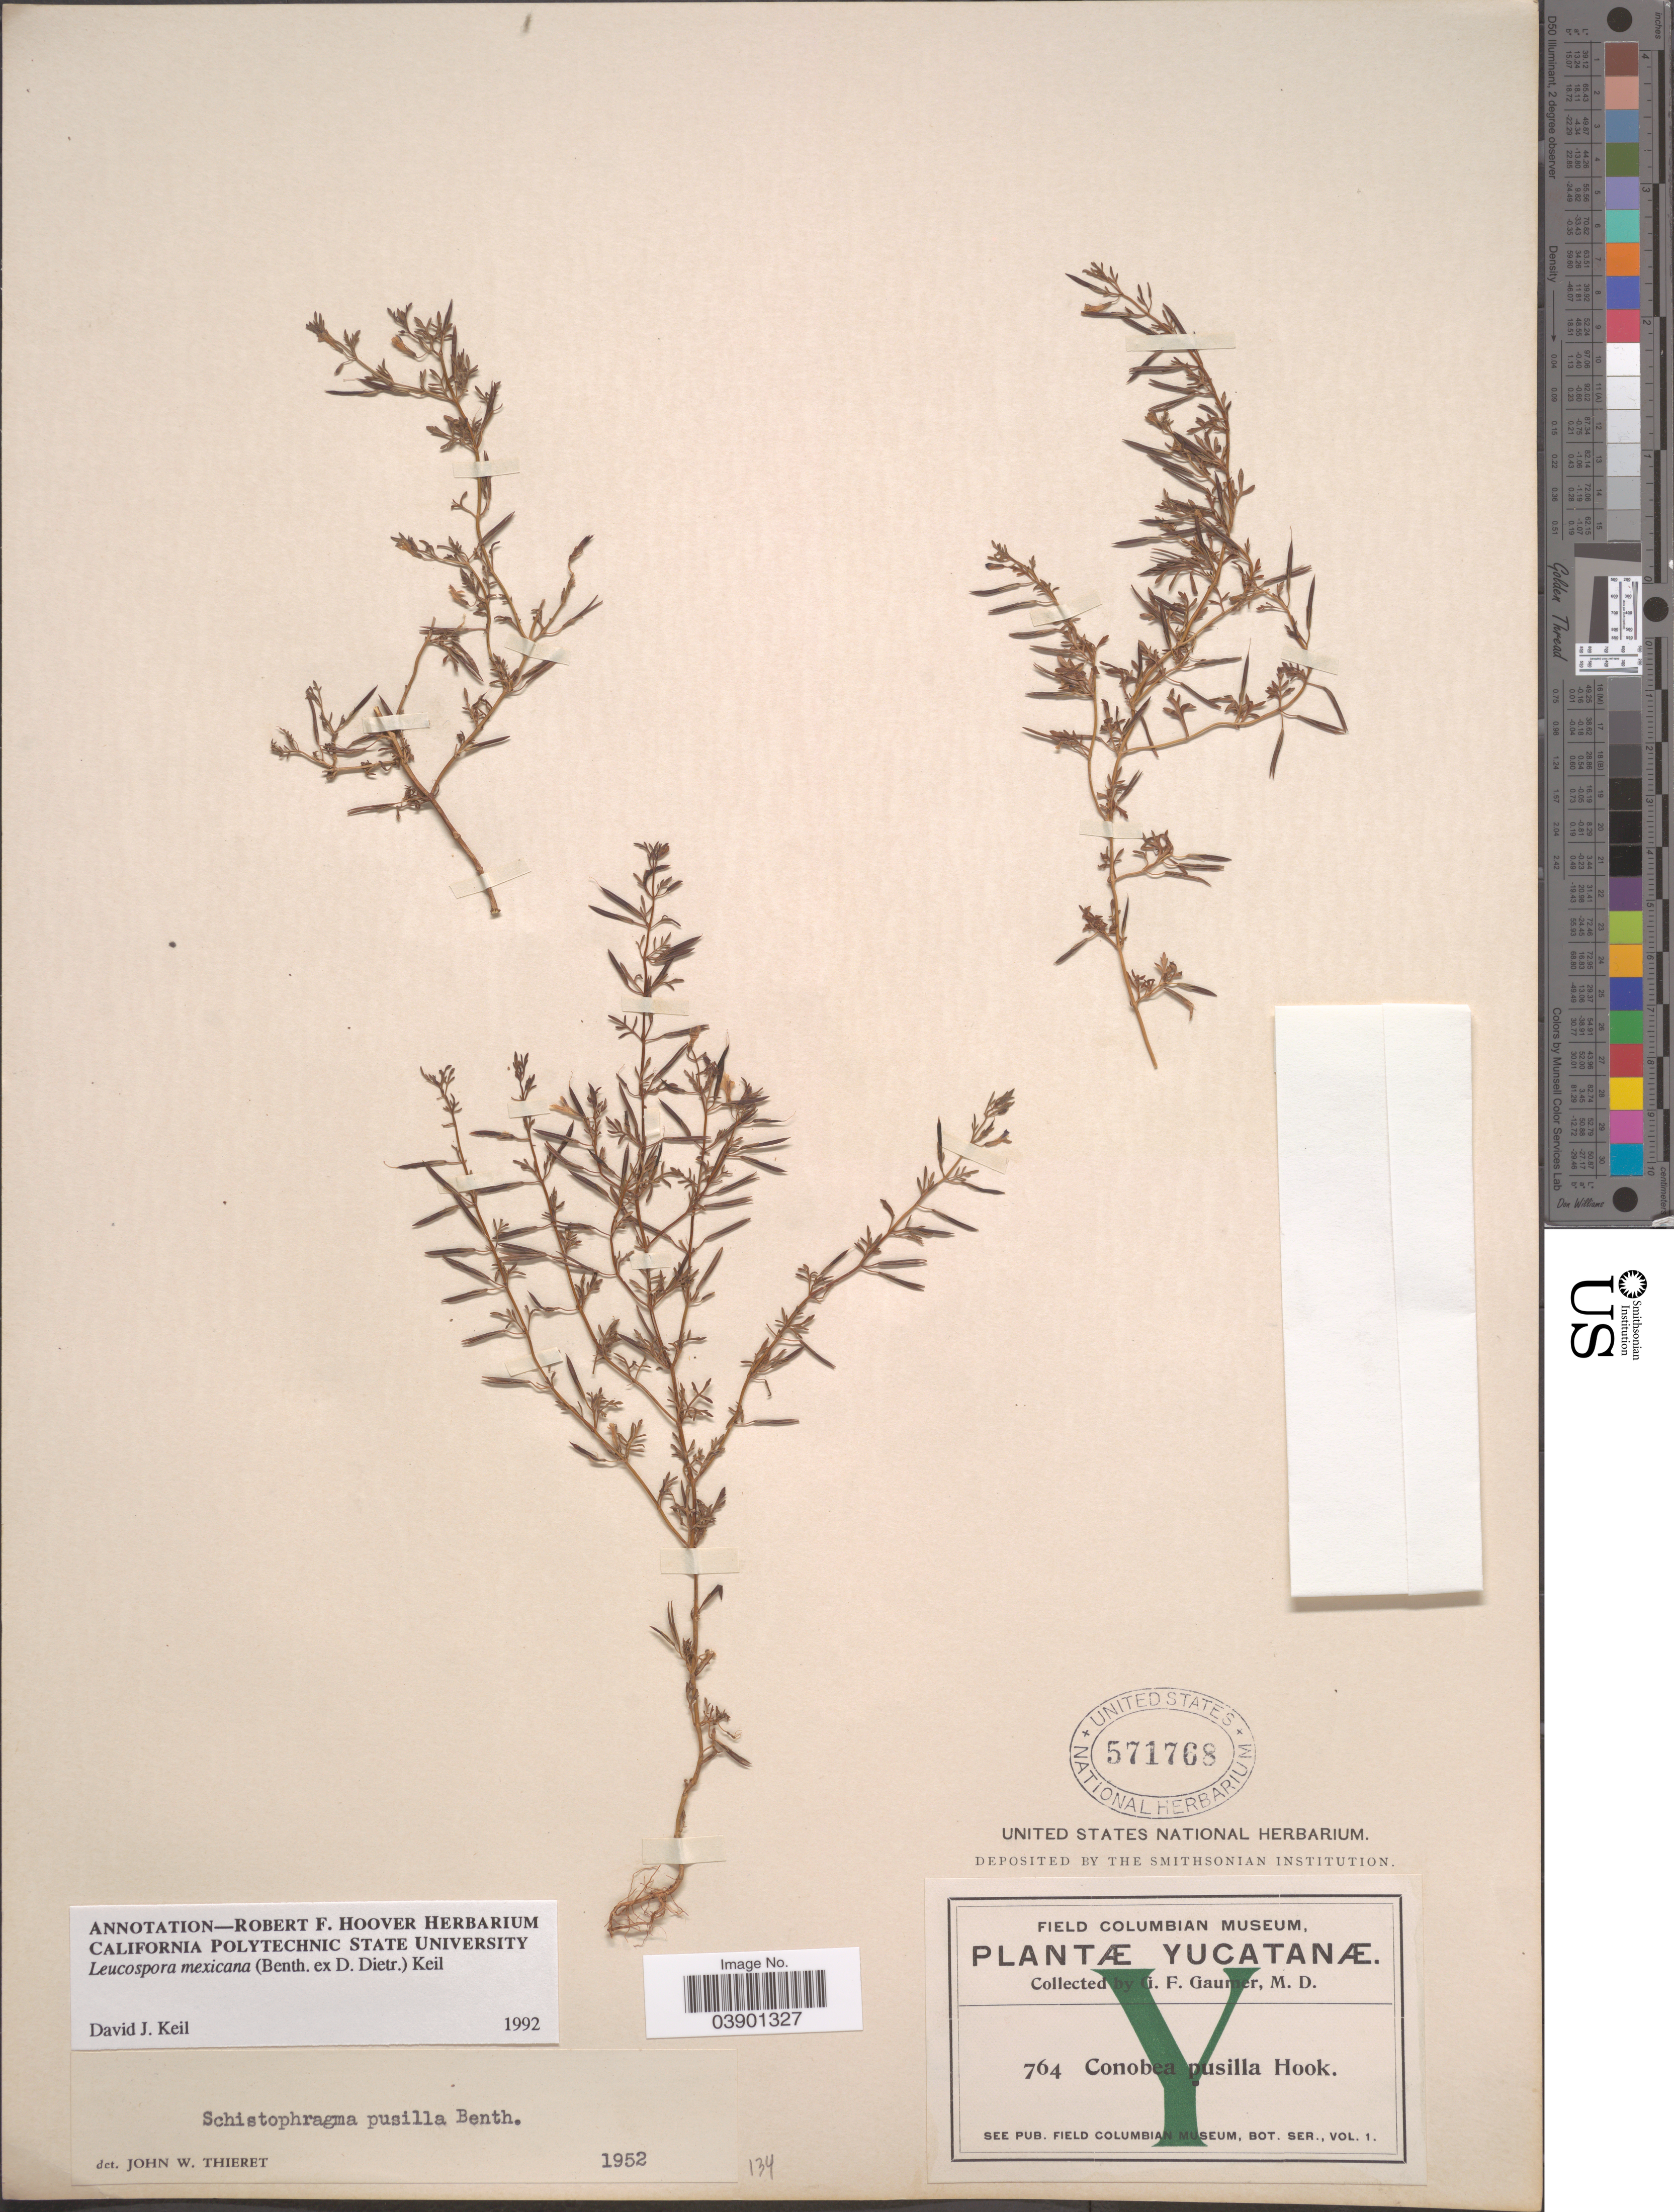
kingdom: Plantae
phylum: Tracheophyta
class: Magnoliopsida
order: Lamiales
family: Plantaginaceae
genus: Schistophragma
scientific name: Schistophragma pusillum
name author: Benth.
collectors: G. F. Gaumer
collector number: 764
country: Mexico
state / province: Yucatán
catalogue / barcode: US 571768